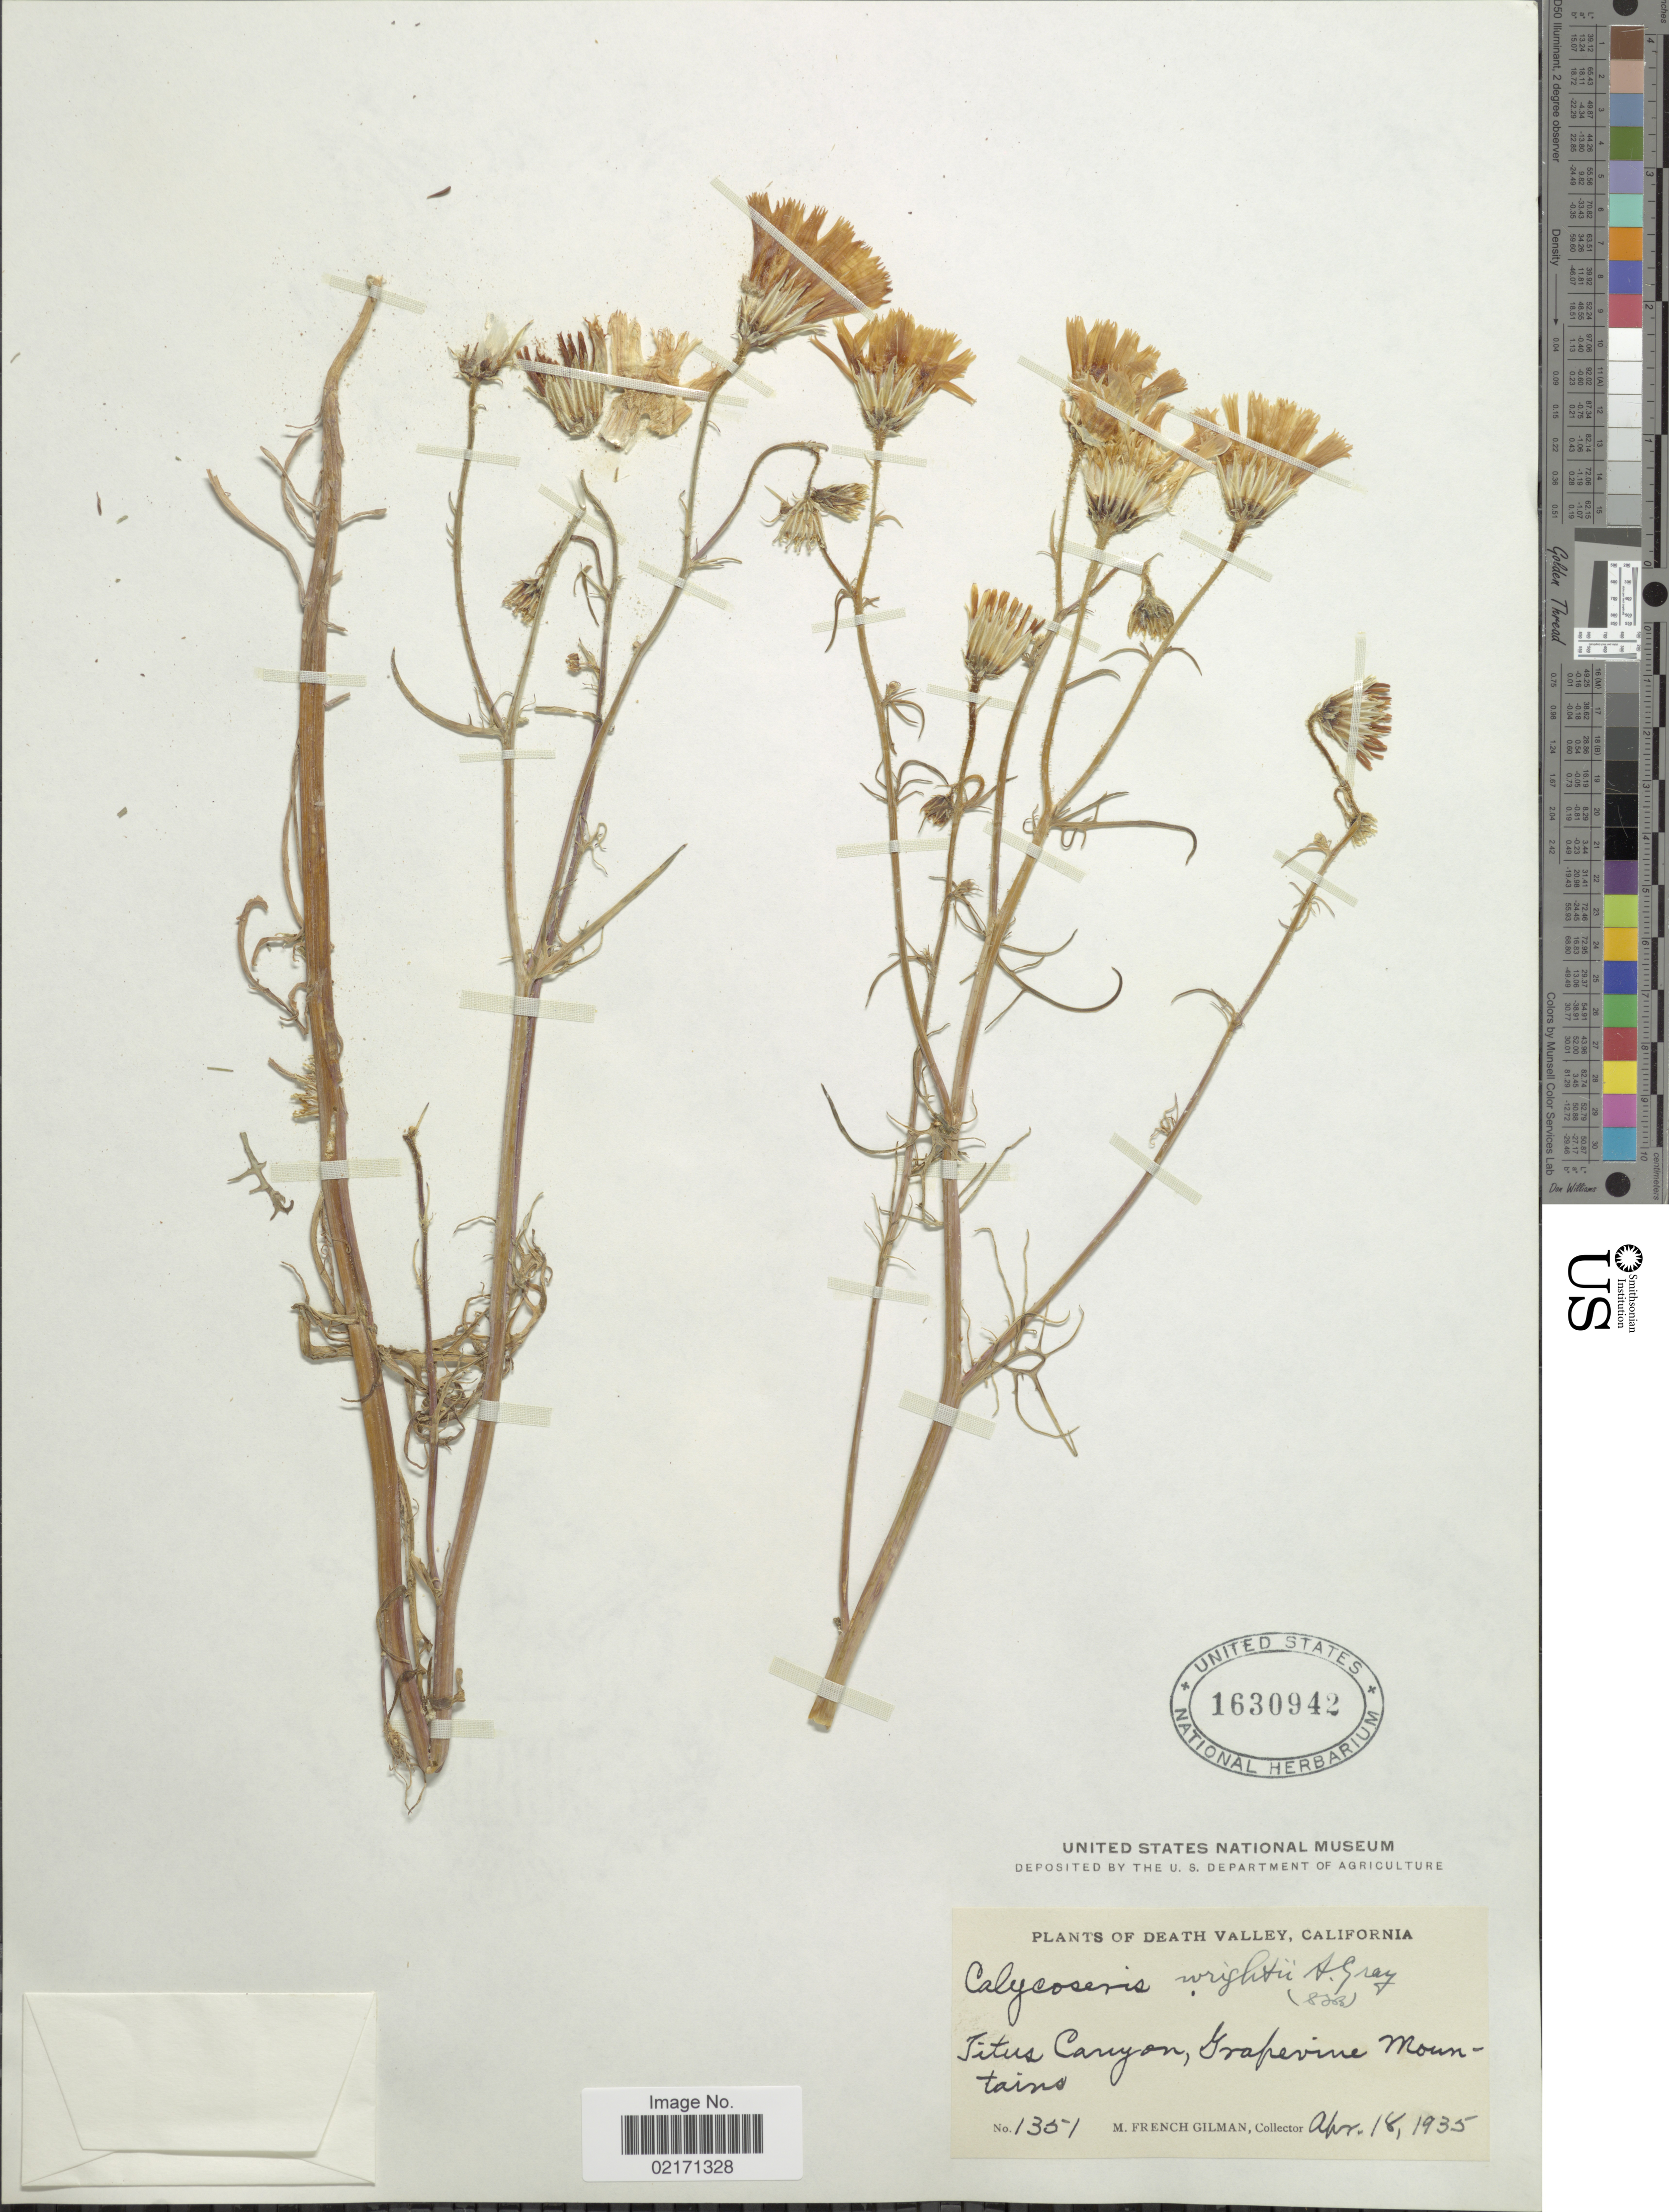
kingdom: Plantae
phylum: Tracheophyta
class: Magnoliopsida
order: Asterales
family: Asteraceae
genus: Calycoseris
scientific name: Calycoseris wrightii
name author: A. Gray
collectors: M. F. Gilman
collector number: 1351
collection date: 1935-04-18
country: United States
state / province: California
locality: Death Valley.Titus Canyon Grapevine Mountains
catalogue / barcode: US 1630942